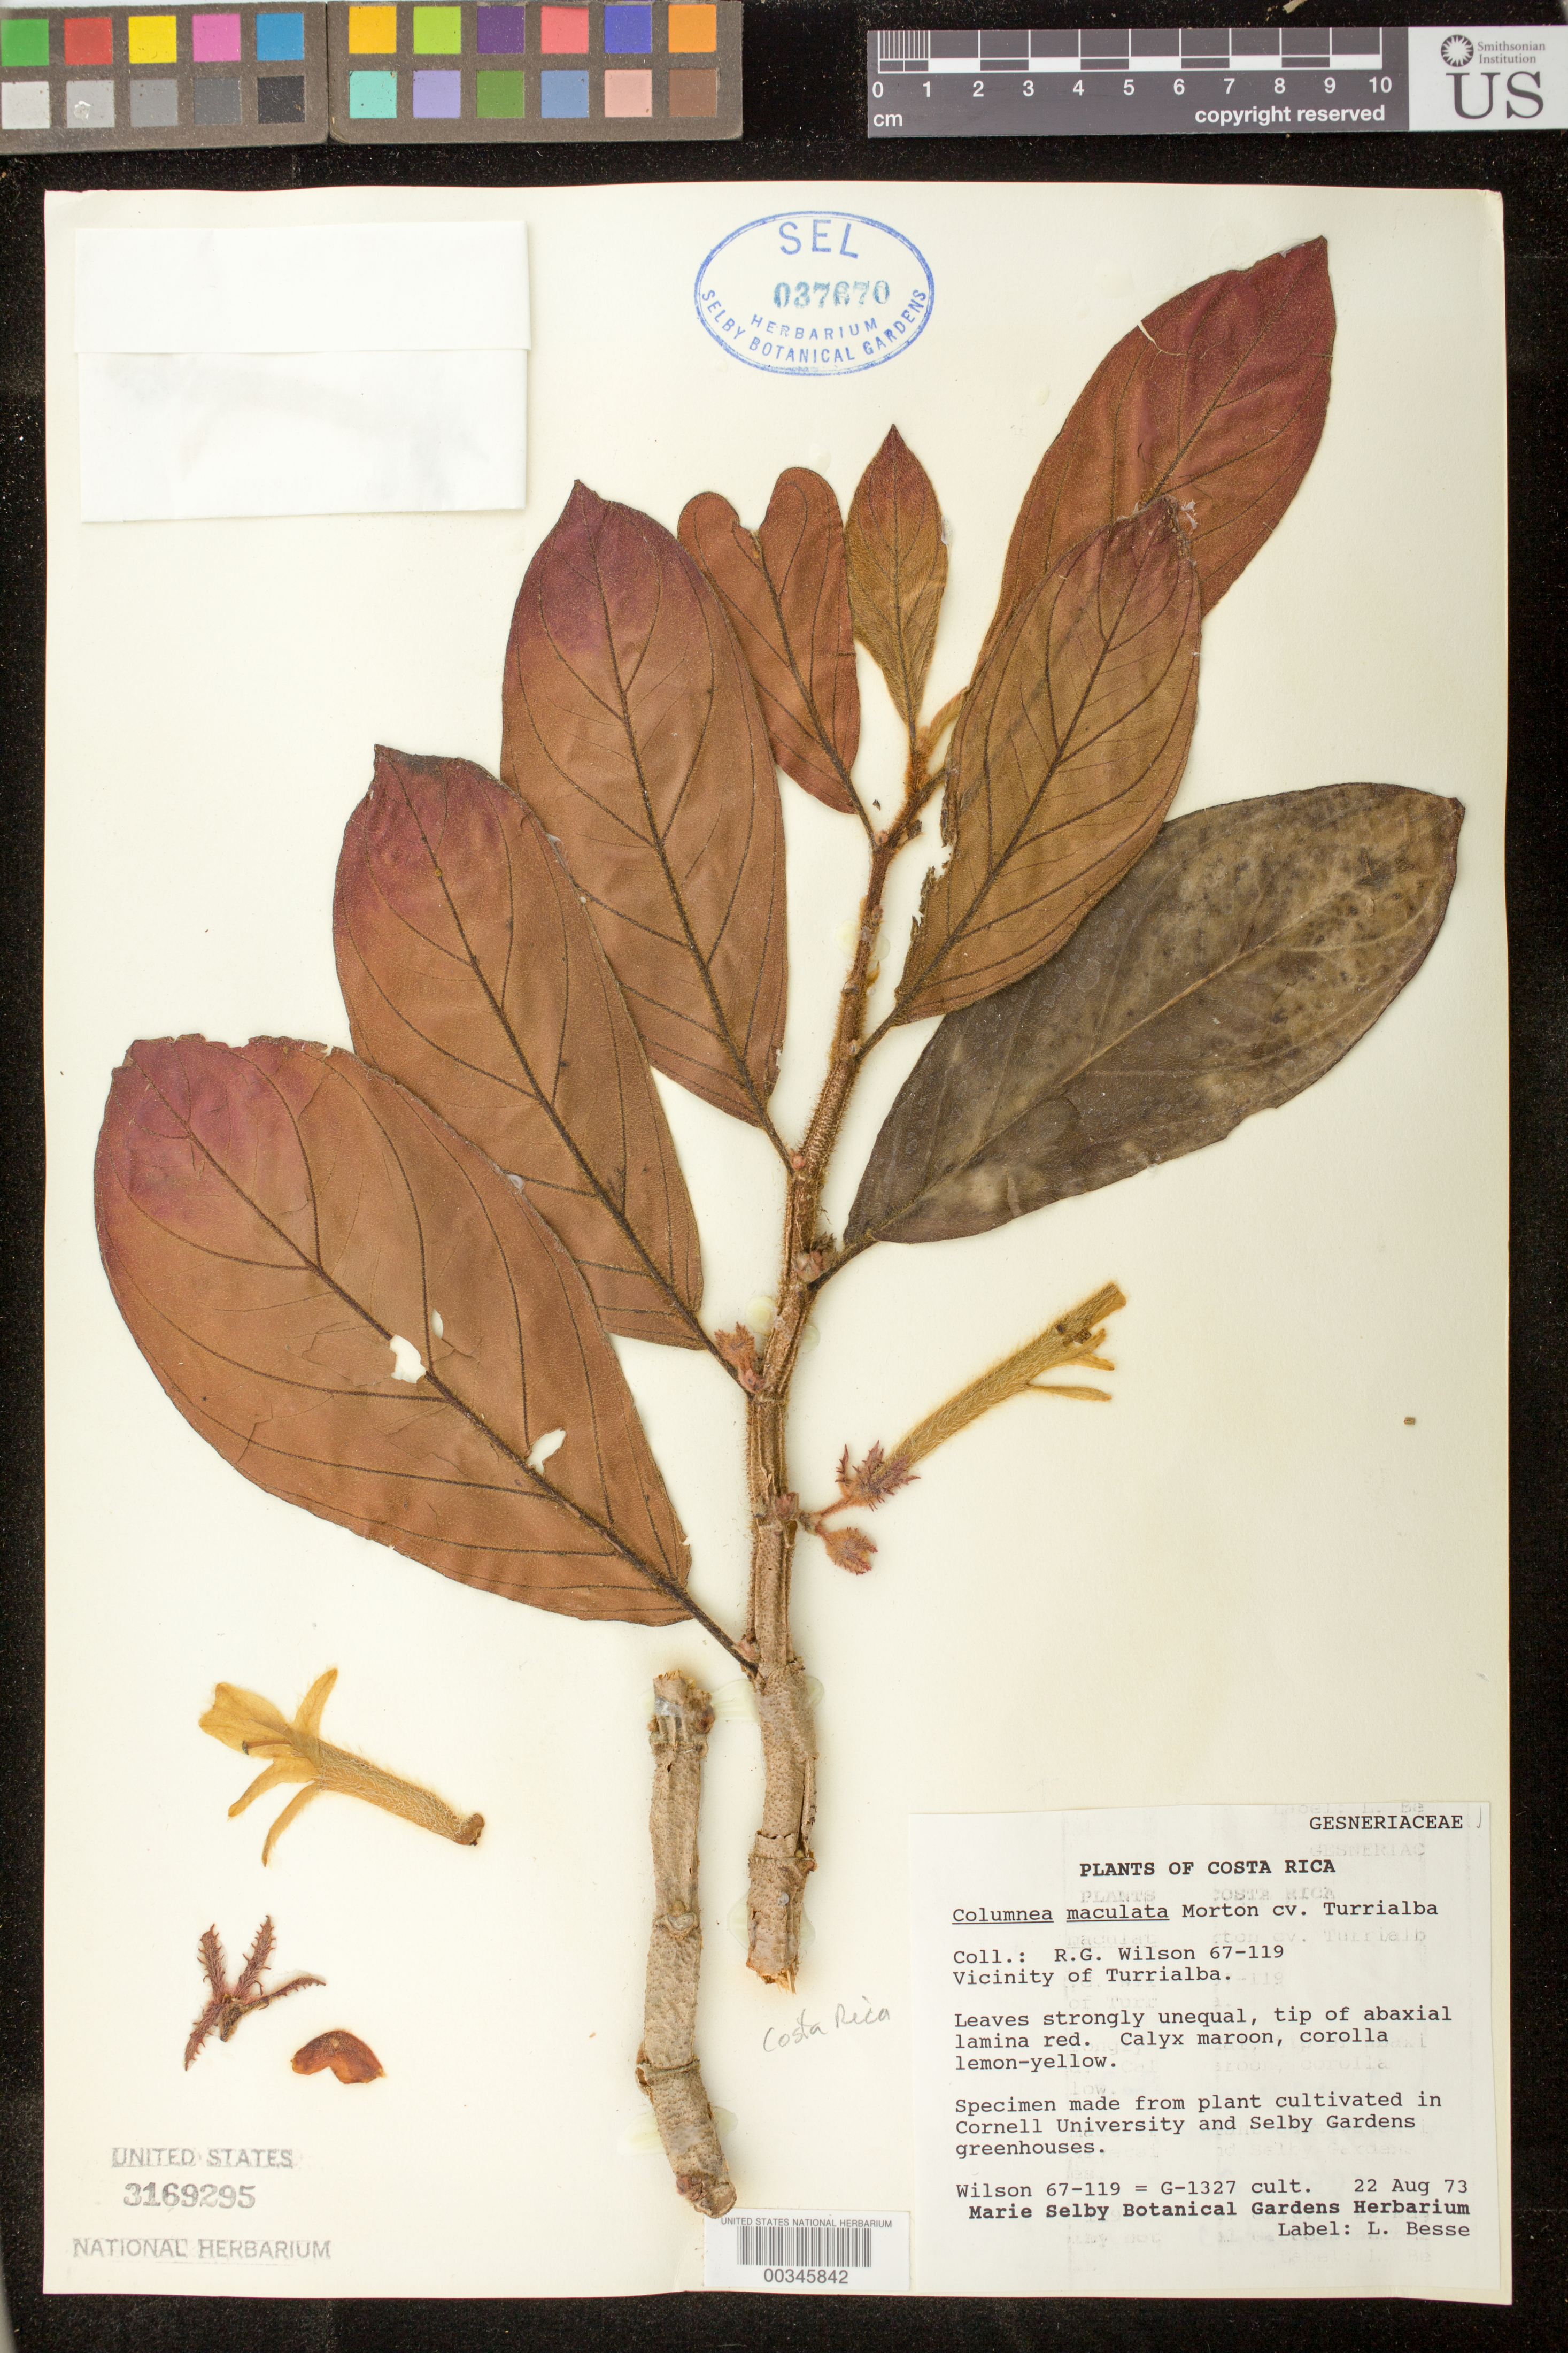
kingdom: Plantae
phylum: Tracheophyta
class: Magnoliopsida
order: Lamiales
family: Gesneriaceae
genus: Columnea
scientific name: Columnea maculata 'Turrialba'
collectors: R. G. Wilson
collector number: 67 -119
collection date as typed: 22 Aug 1973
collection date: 1973-08-22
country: Costa Rica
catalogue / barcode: US 3169295